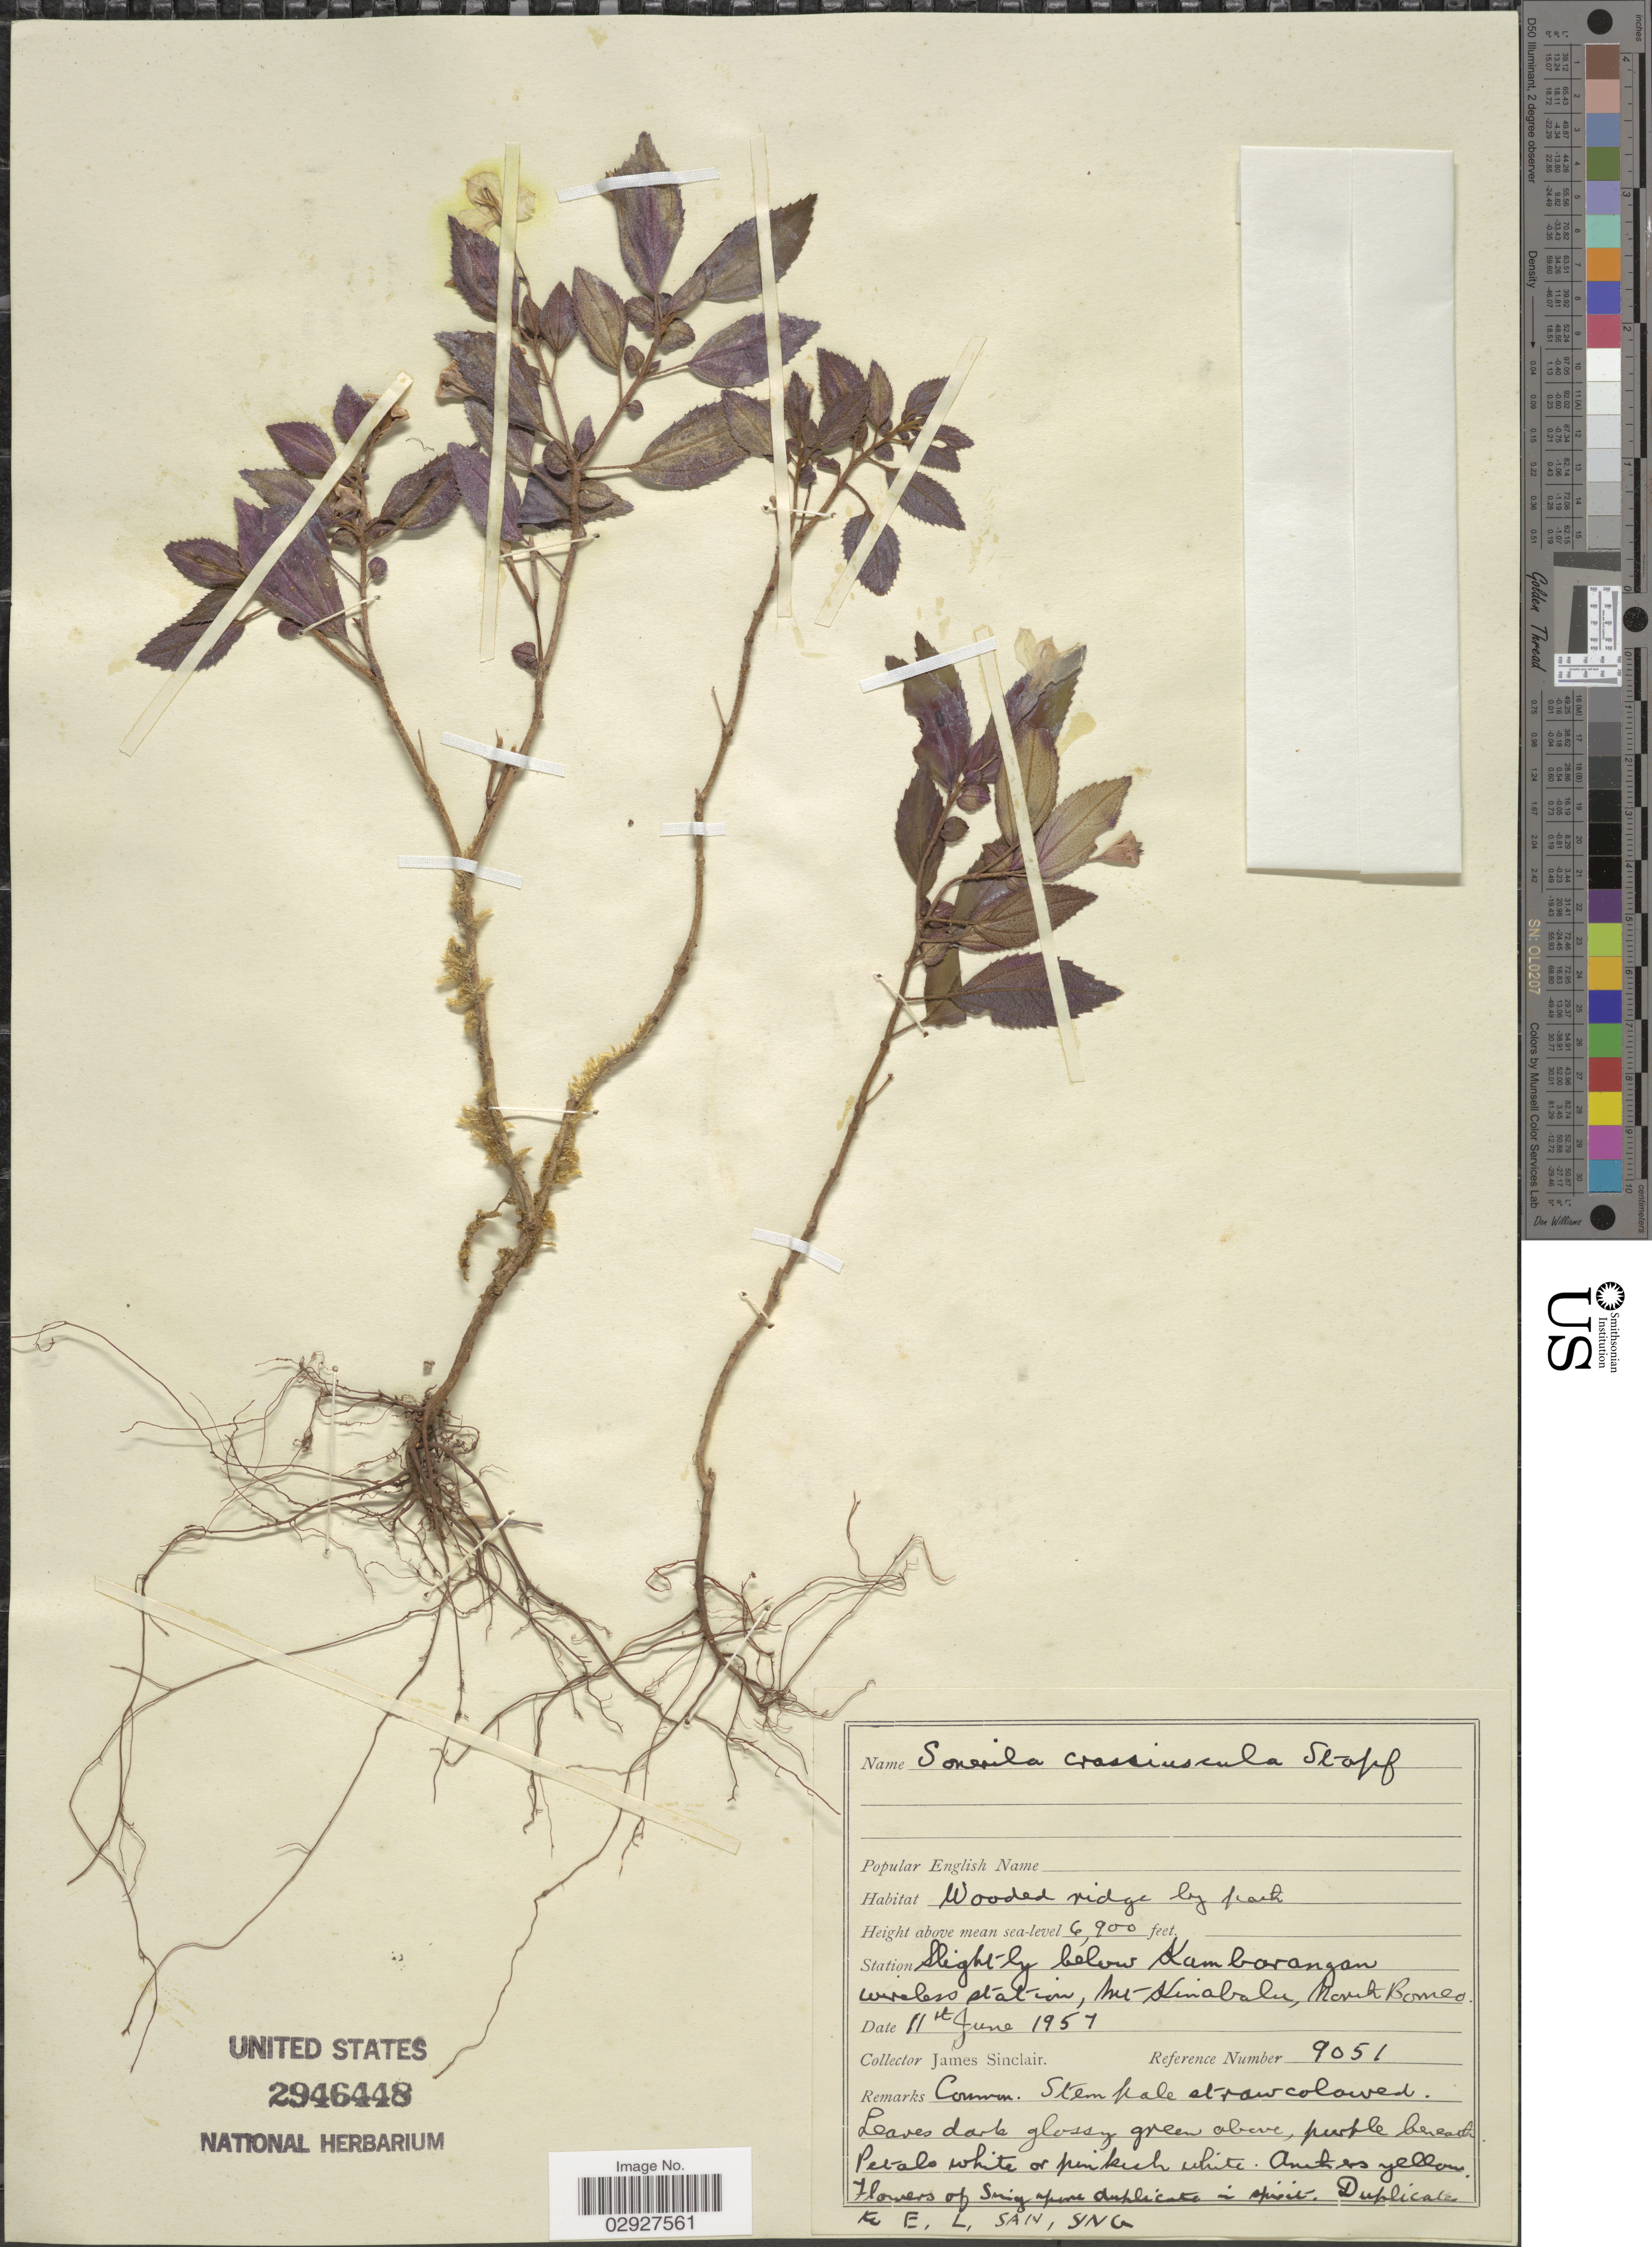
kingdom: Plantae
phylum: Tracheophyta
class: Magnoliopsida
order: Myrtales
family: Melastomataceae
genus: Sonerila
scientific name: Sonerila crassiuscula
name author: Stapf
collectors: J. Sinclair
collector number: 9051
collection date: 1957-06-11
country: Malaysia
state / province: Sabah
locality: Slight below Kambarangan wireless station, Mt. Kinabalu, North Borneo.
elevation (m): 2103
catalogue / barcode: US 2946448